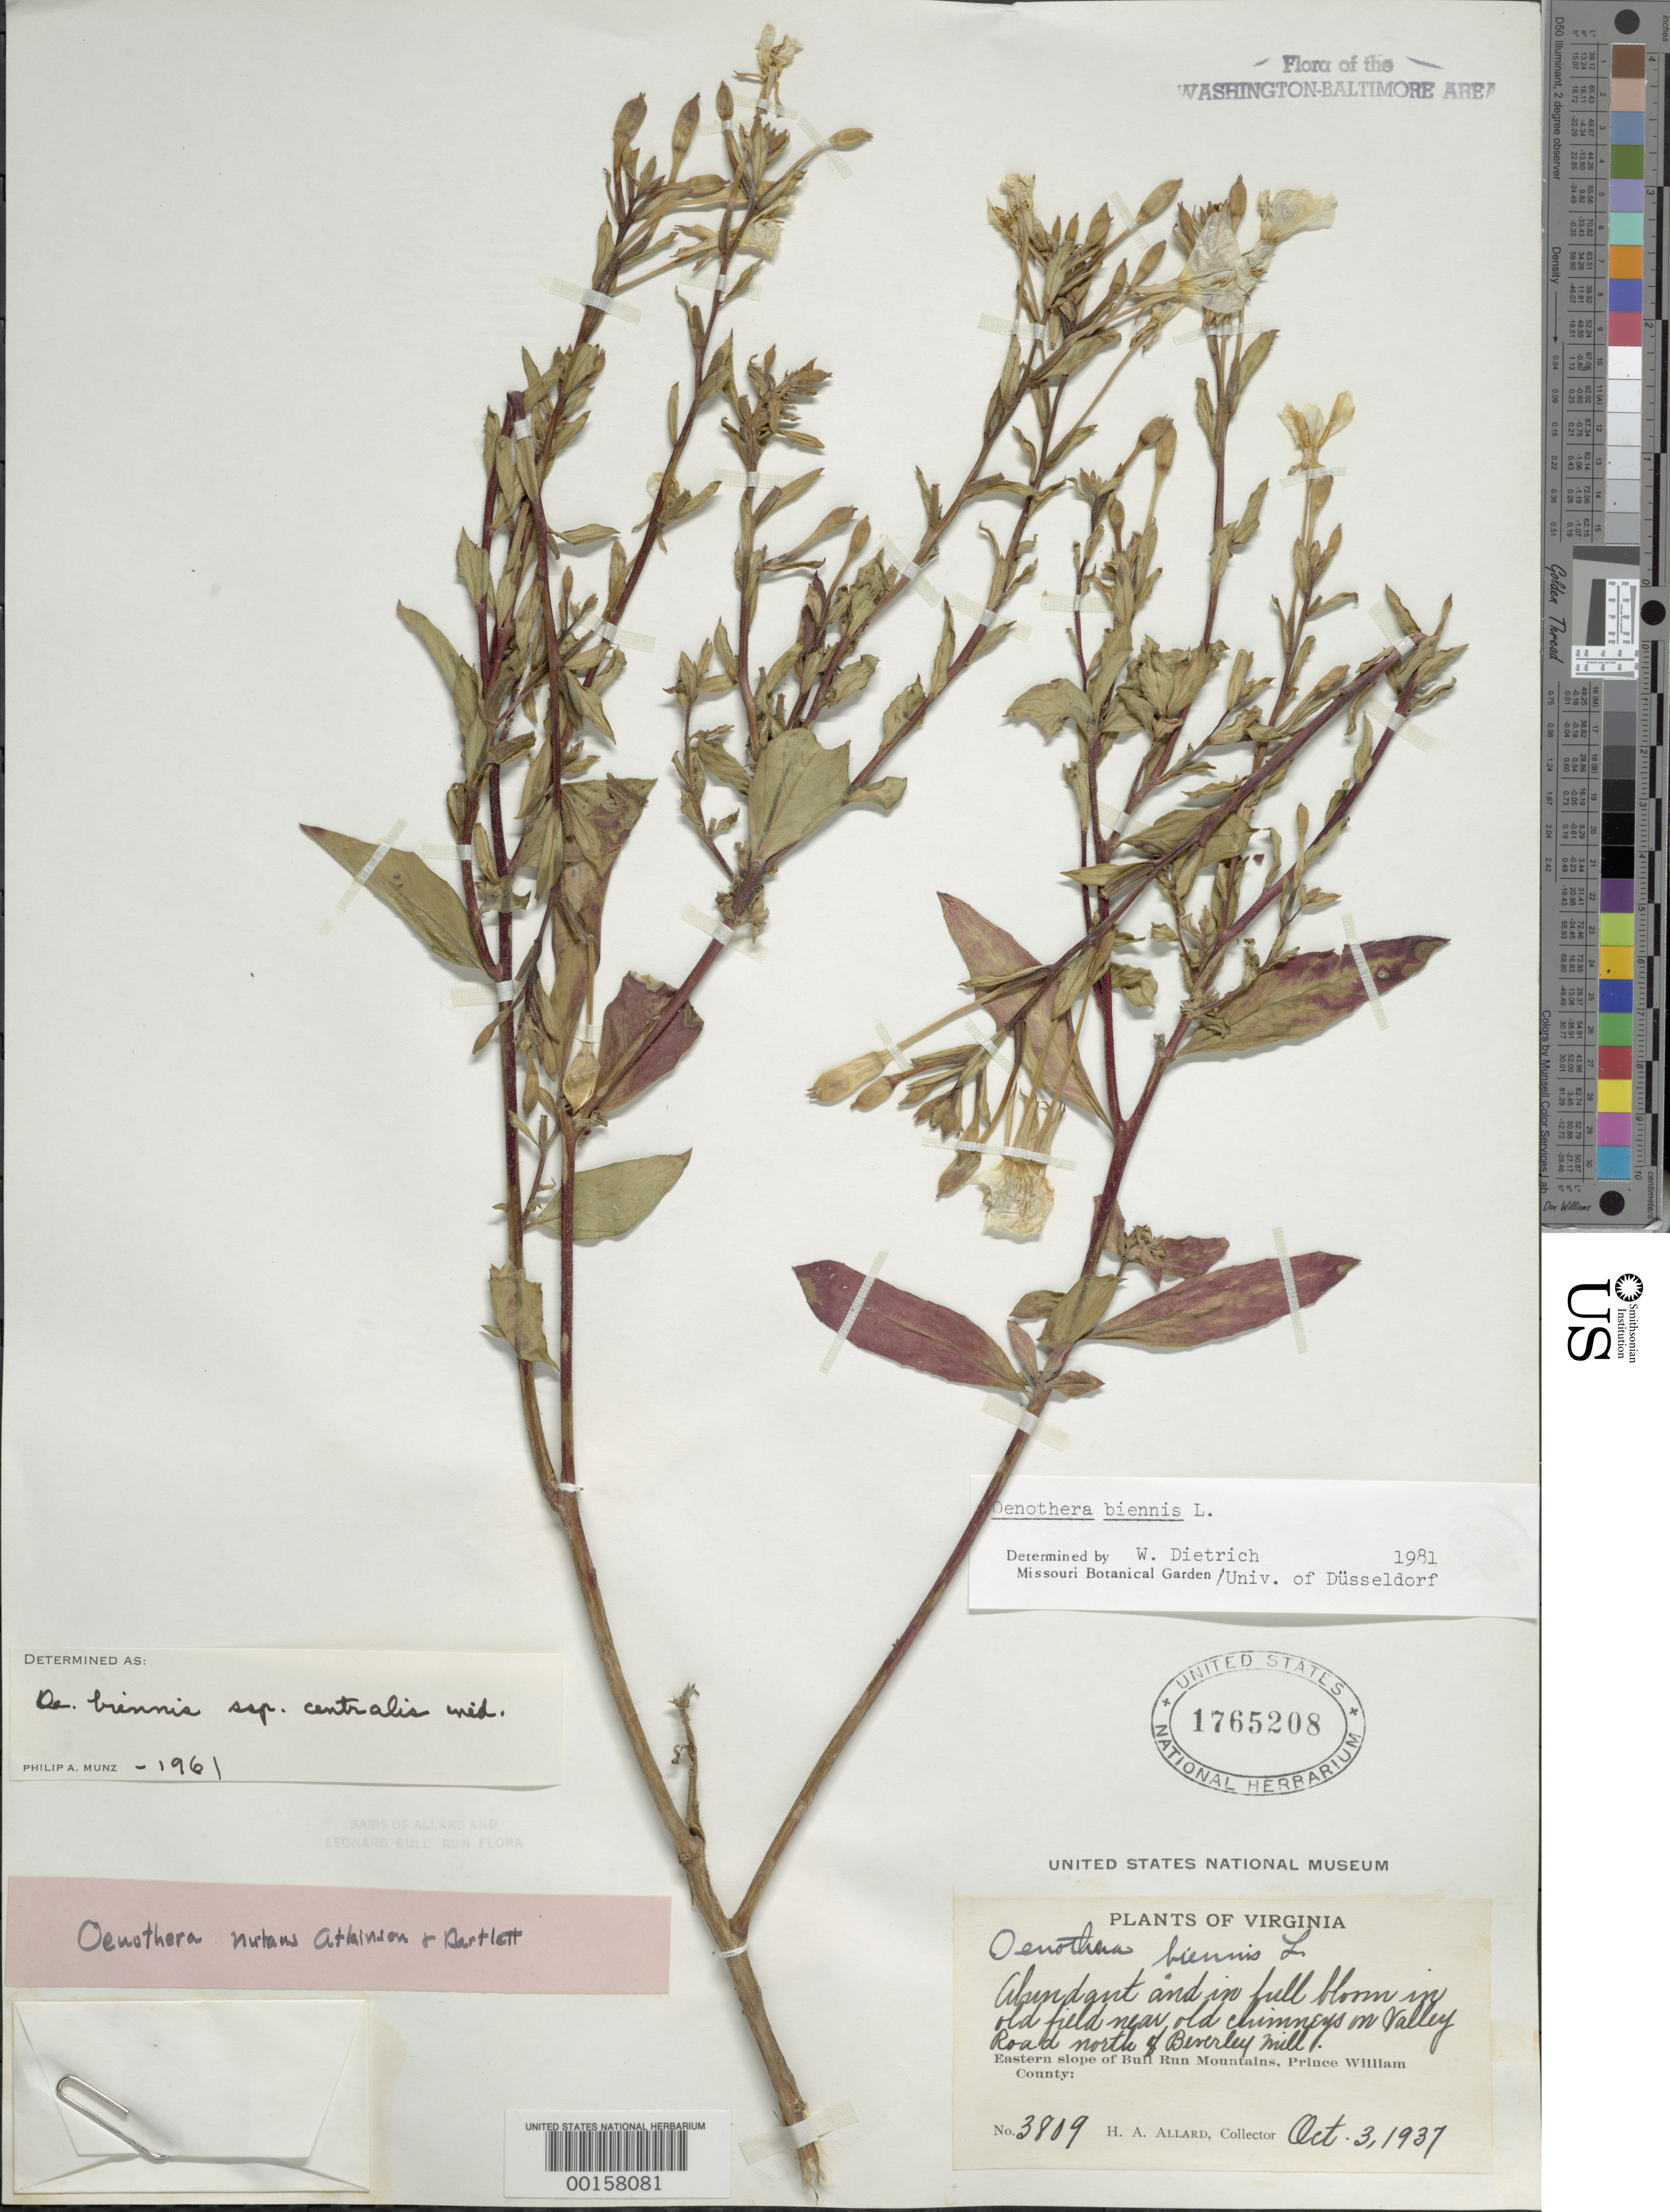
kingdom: Plantae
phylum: Tracheophyta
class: Magnoliopsida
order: Myrtales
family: Onagraceae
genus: Oenothera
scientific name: Oenothera biennis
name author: L.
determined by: Dietrich, W.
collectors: H. A. Allard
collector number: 3809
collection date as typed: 03 Oct 1937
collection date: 1937-10-03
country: United States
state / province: Virginia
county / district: Prince William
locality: Near Old Chimney on Valley Rd. N of Beverley Mill, eastern slope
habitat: In old field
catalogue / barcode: US 1765208